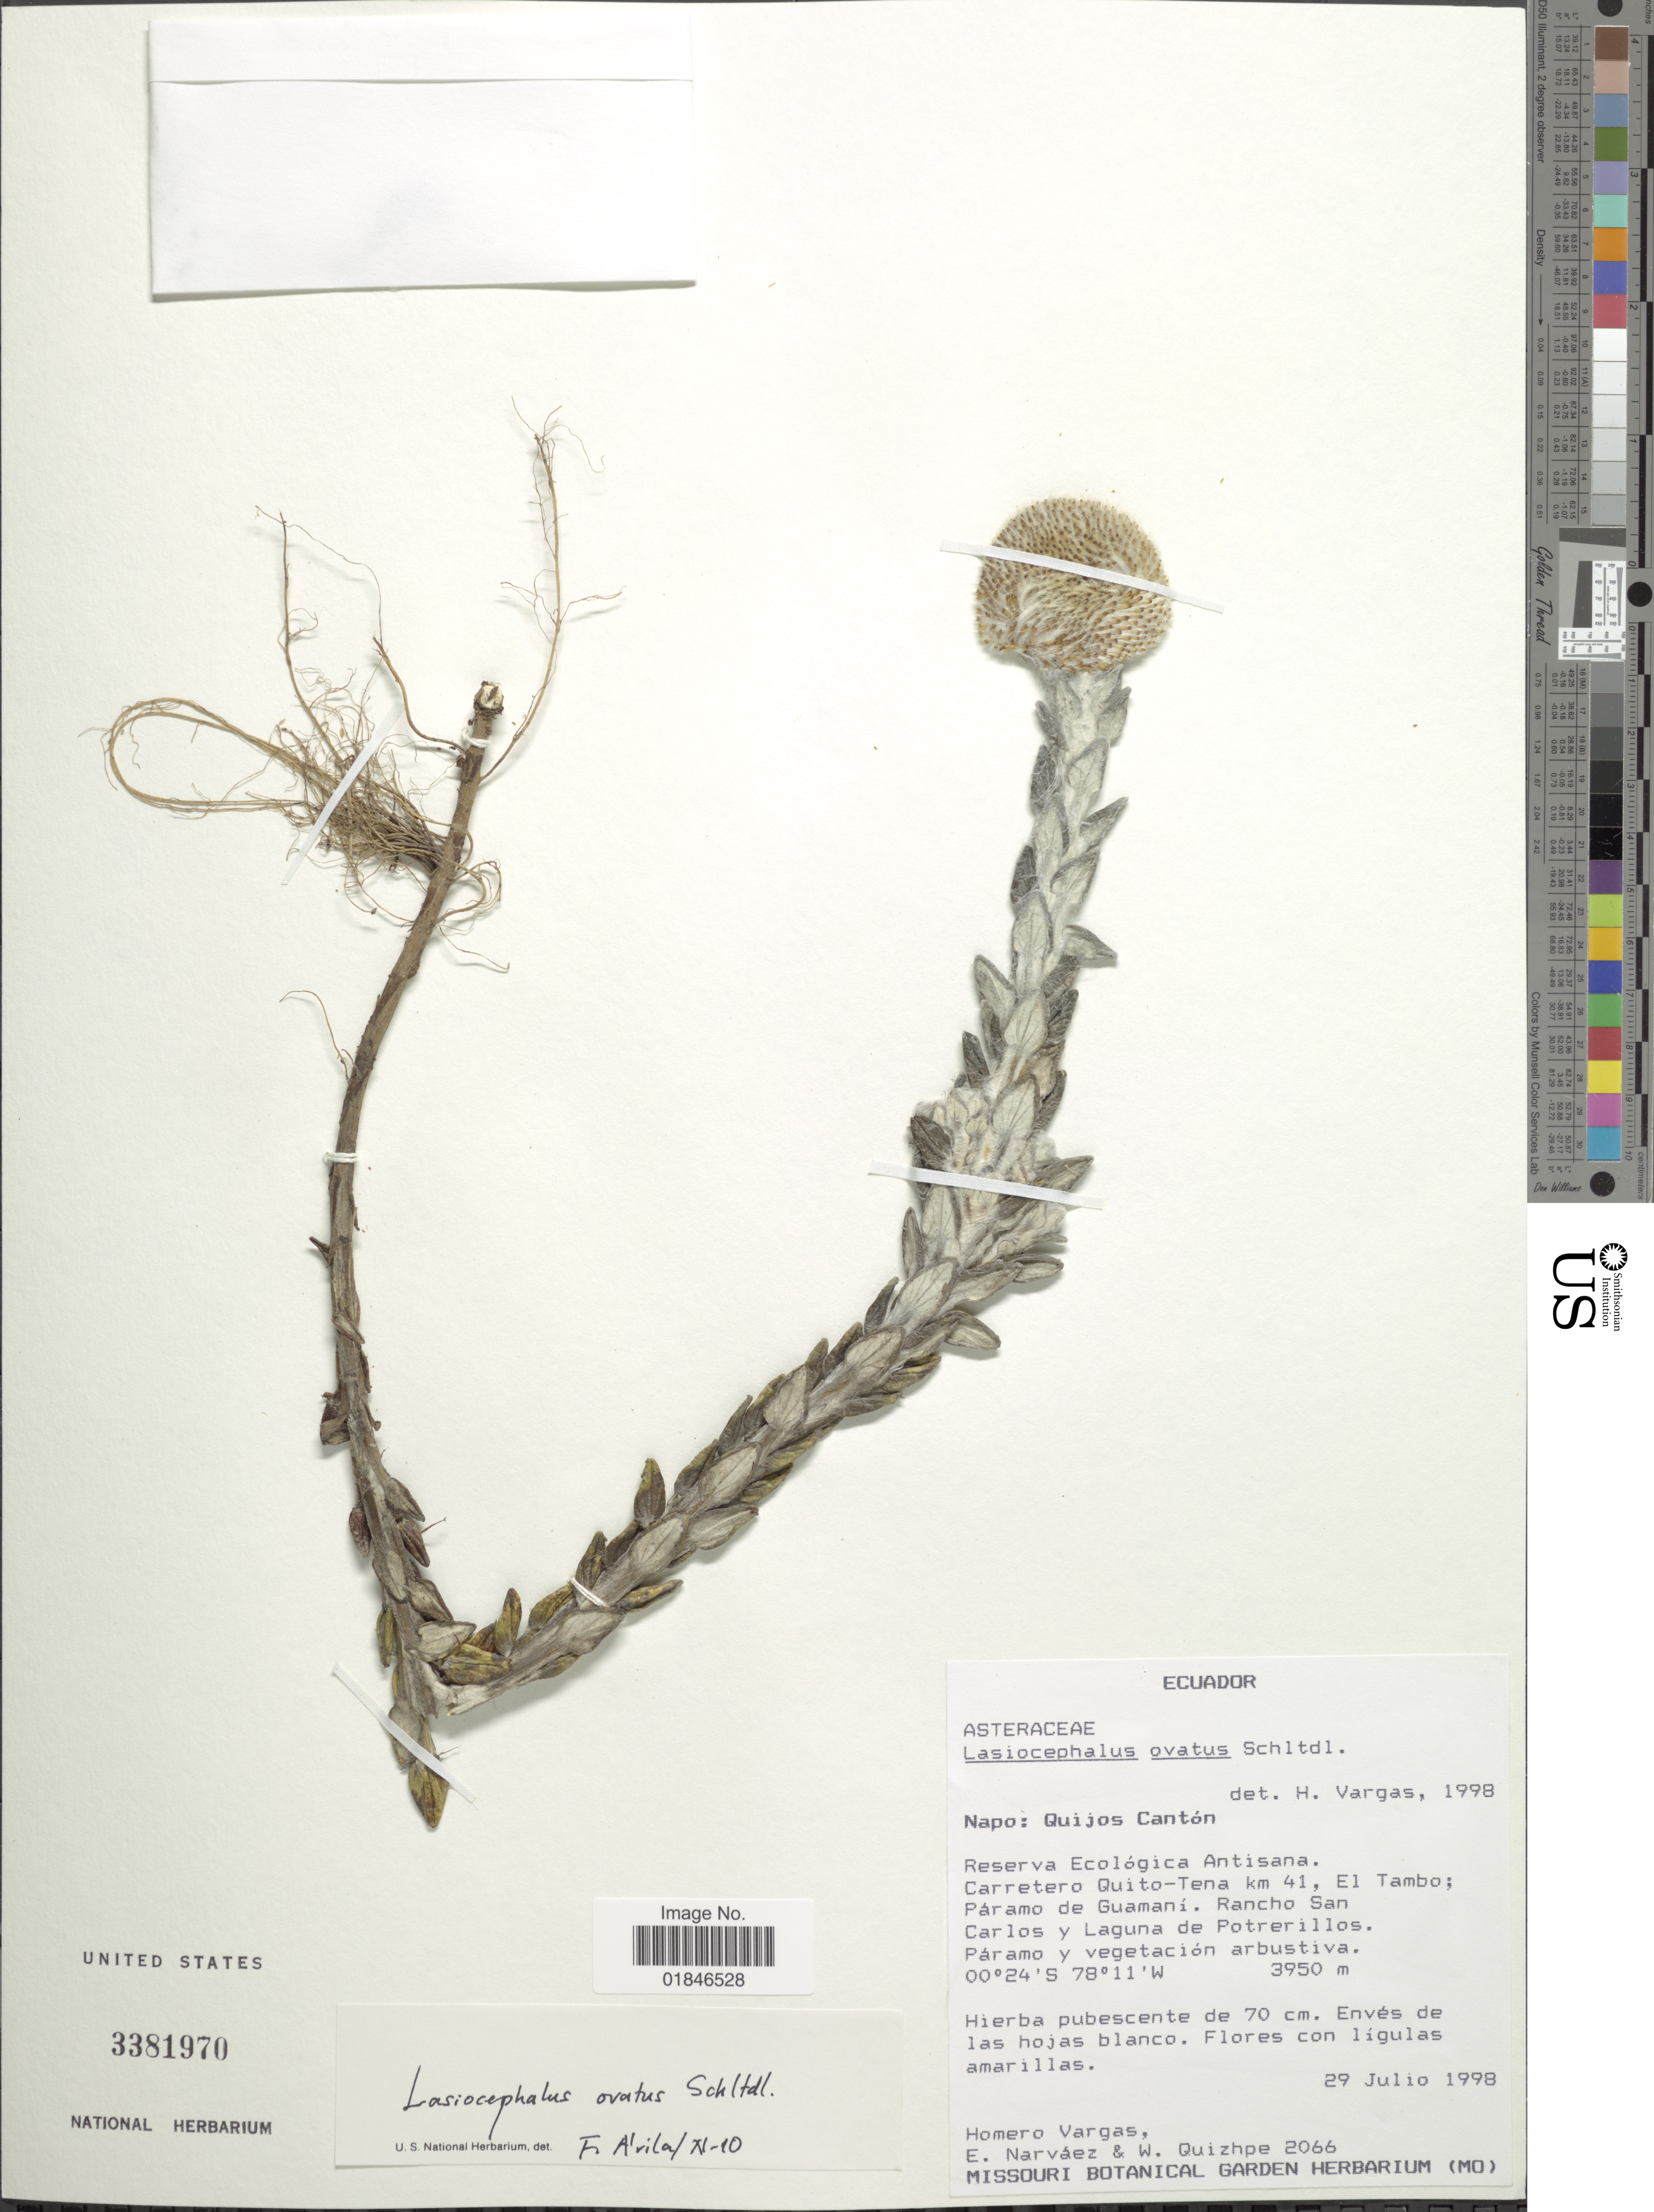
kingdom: Plantae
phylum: Tracheophyta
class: Magnoliopsida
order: Asterales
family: Asteraceae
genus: Senecio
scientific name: Senecio superandinus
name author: Cuatrec.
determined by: Salomon, Luciana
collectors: H. Vargas, E. Narváez & W. Quizhpe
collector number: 2066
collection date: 1998-07-29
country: Ecuador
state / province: Napo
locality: Napo: Quijos Canton. Reserva Ecologica Antisana. Carretero Quito-Tena km 41 km, El Tambo, Paramo de Guaman. Rancho San Carlos y Laguna de Potrerillos.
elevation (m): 3950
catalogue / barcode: US 3381970